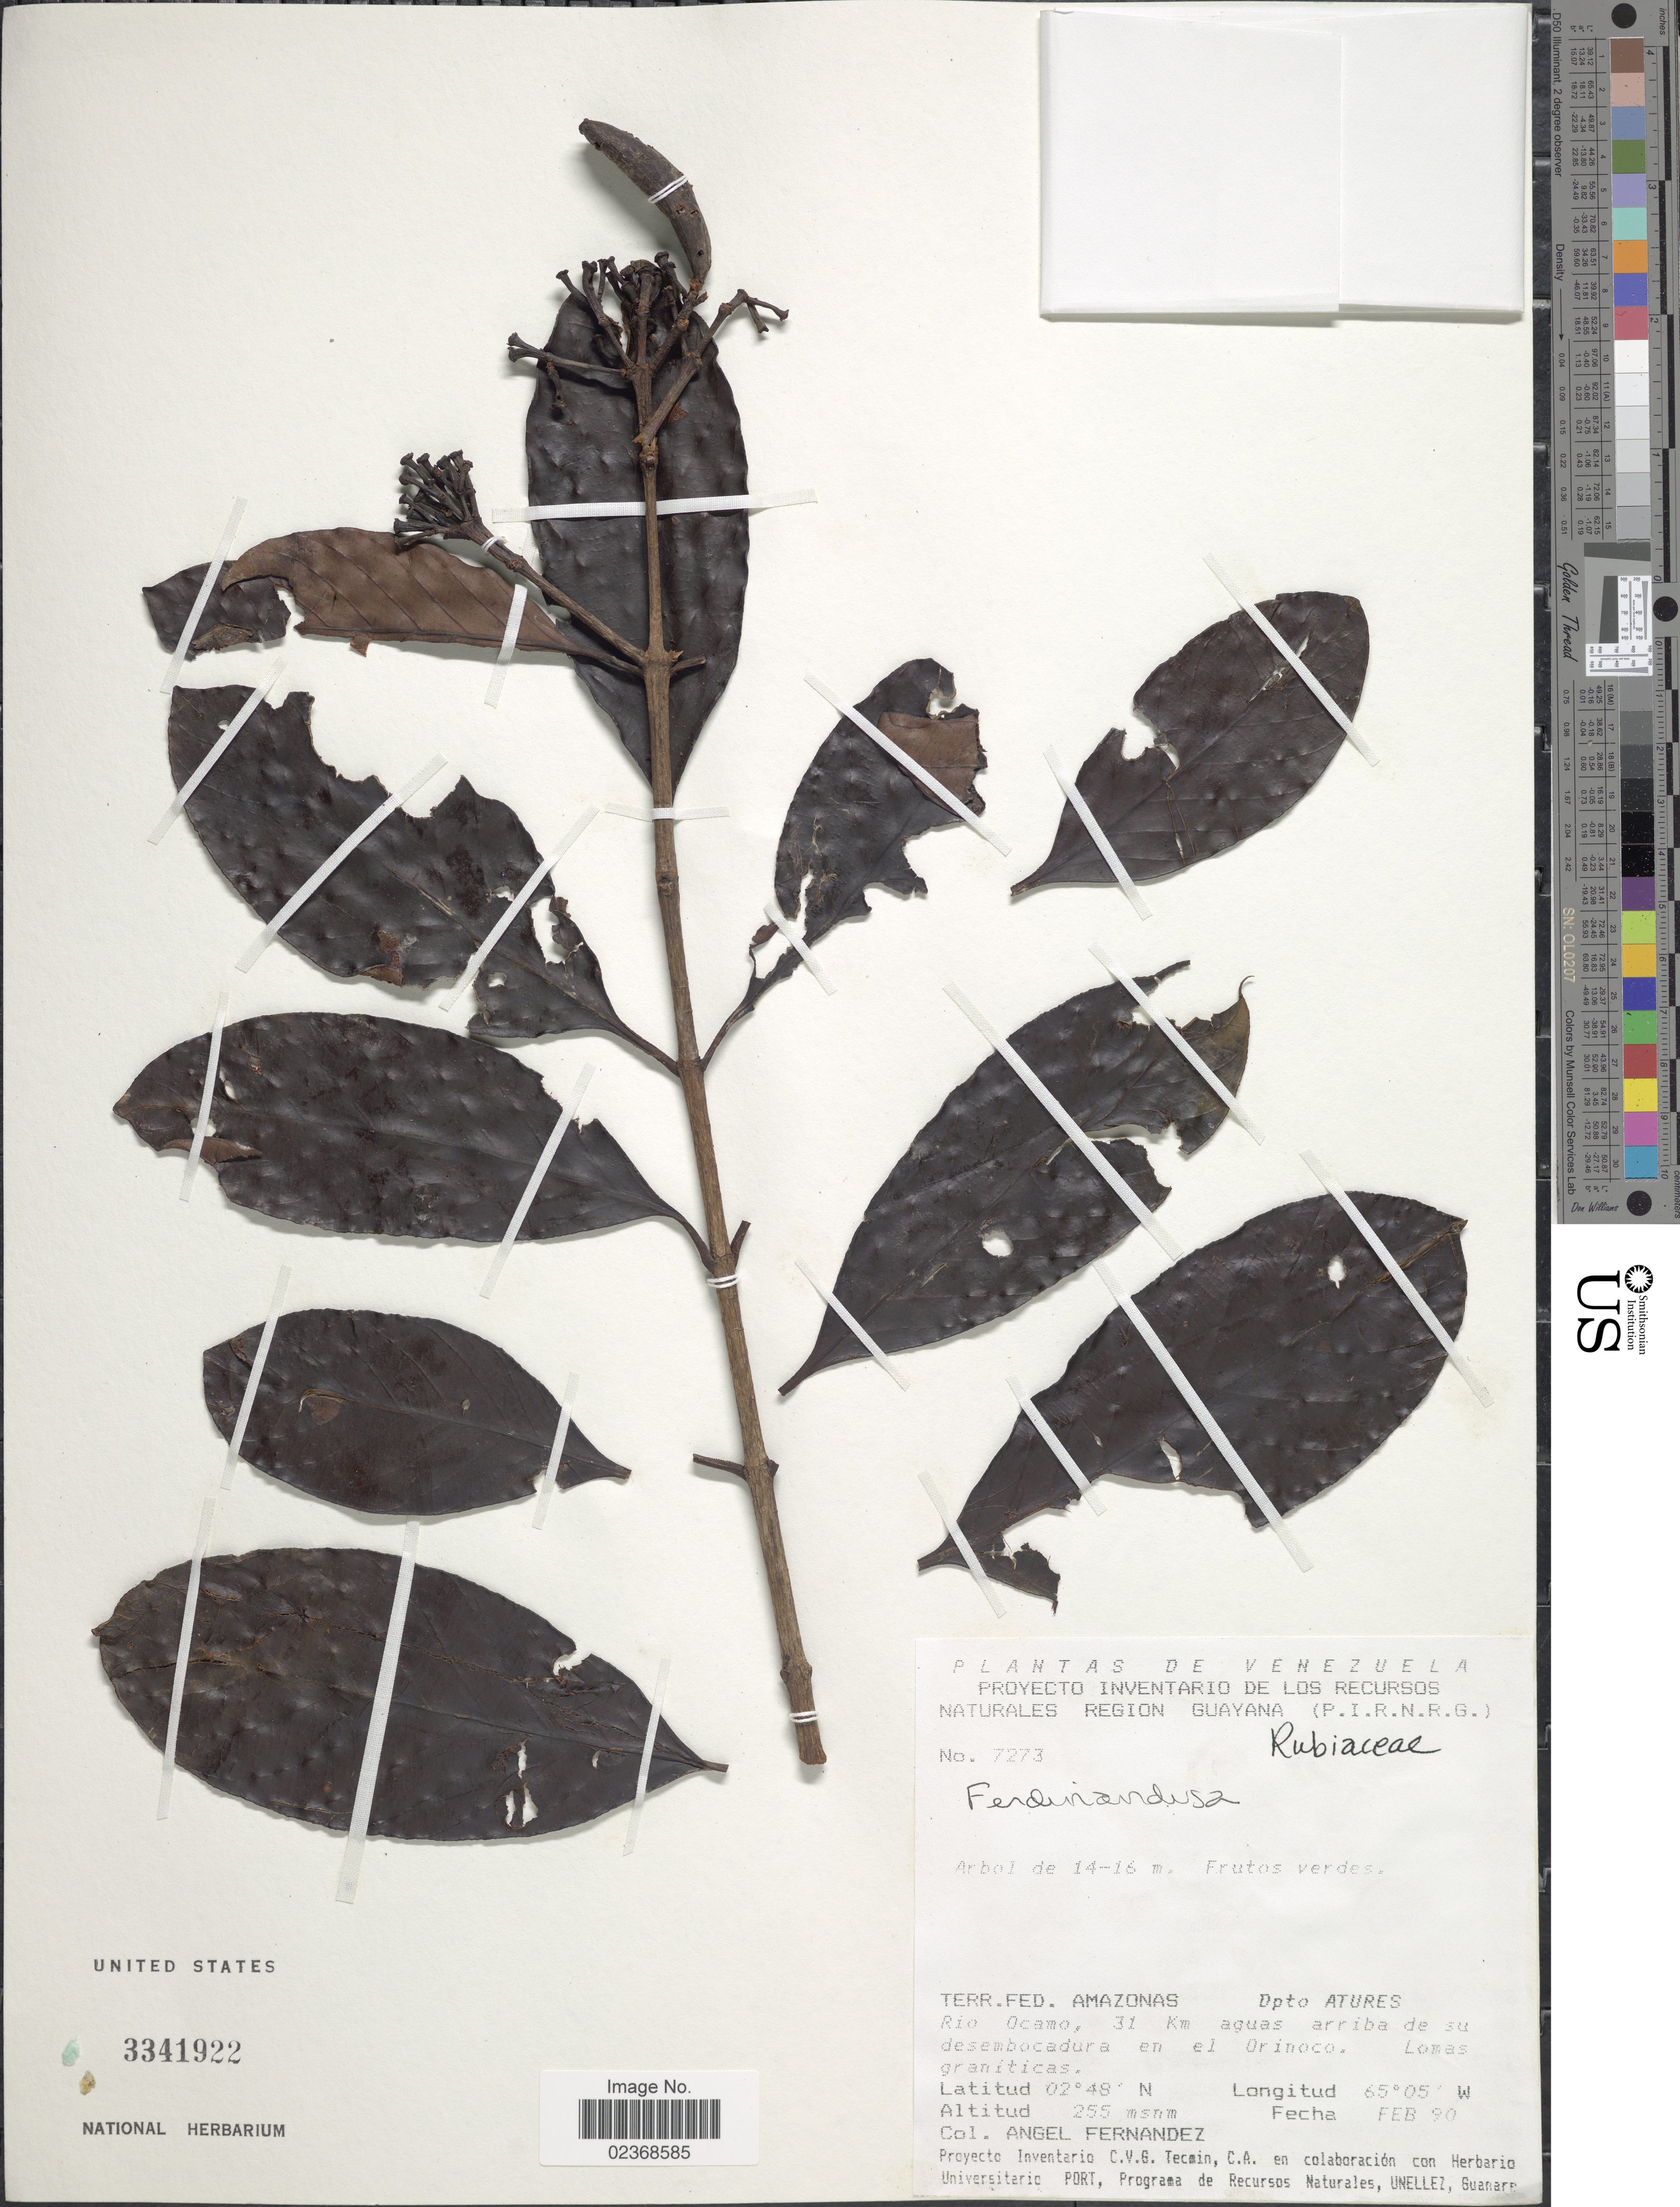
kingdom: Plantae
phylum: Tracheophyta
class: Magnoliopsida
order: Gentianales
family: Rubiaceae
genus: Ferdinandusa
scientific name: Ferdinandusa sp.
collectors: Á. Fernández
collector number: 7273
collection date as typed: Transcribed d/m/y: /2/90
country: Venezuela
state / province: Amazonas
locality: Terr. Fed. Amazonas, Dpto Atures, Rio Ocamo, 31 km aguas arriba de su desembocadura en el Orinoco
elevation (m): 255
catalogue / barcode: US 3341922